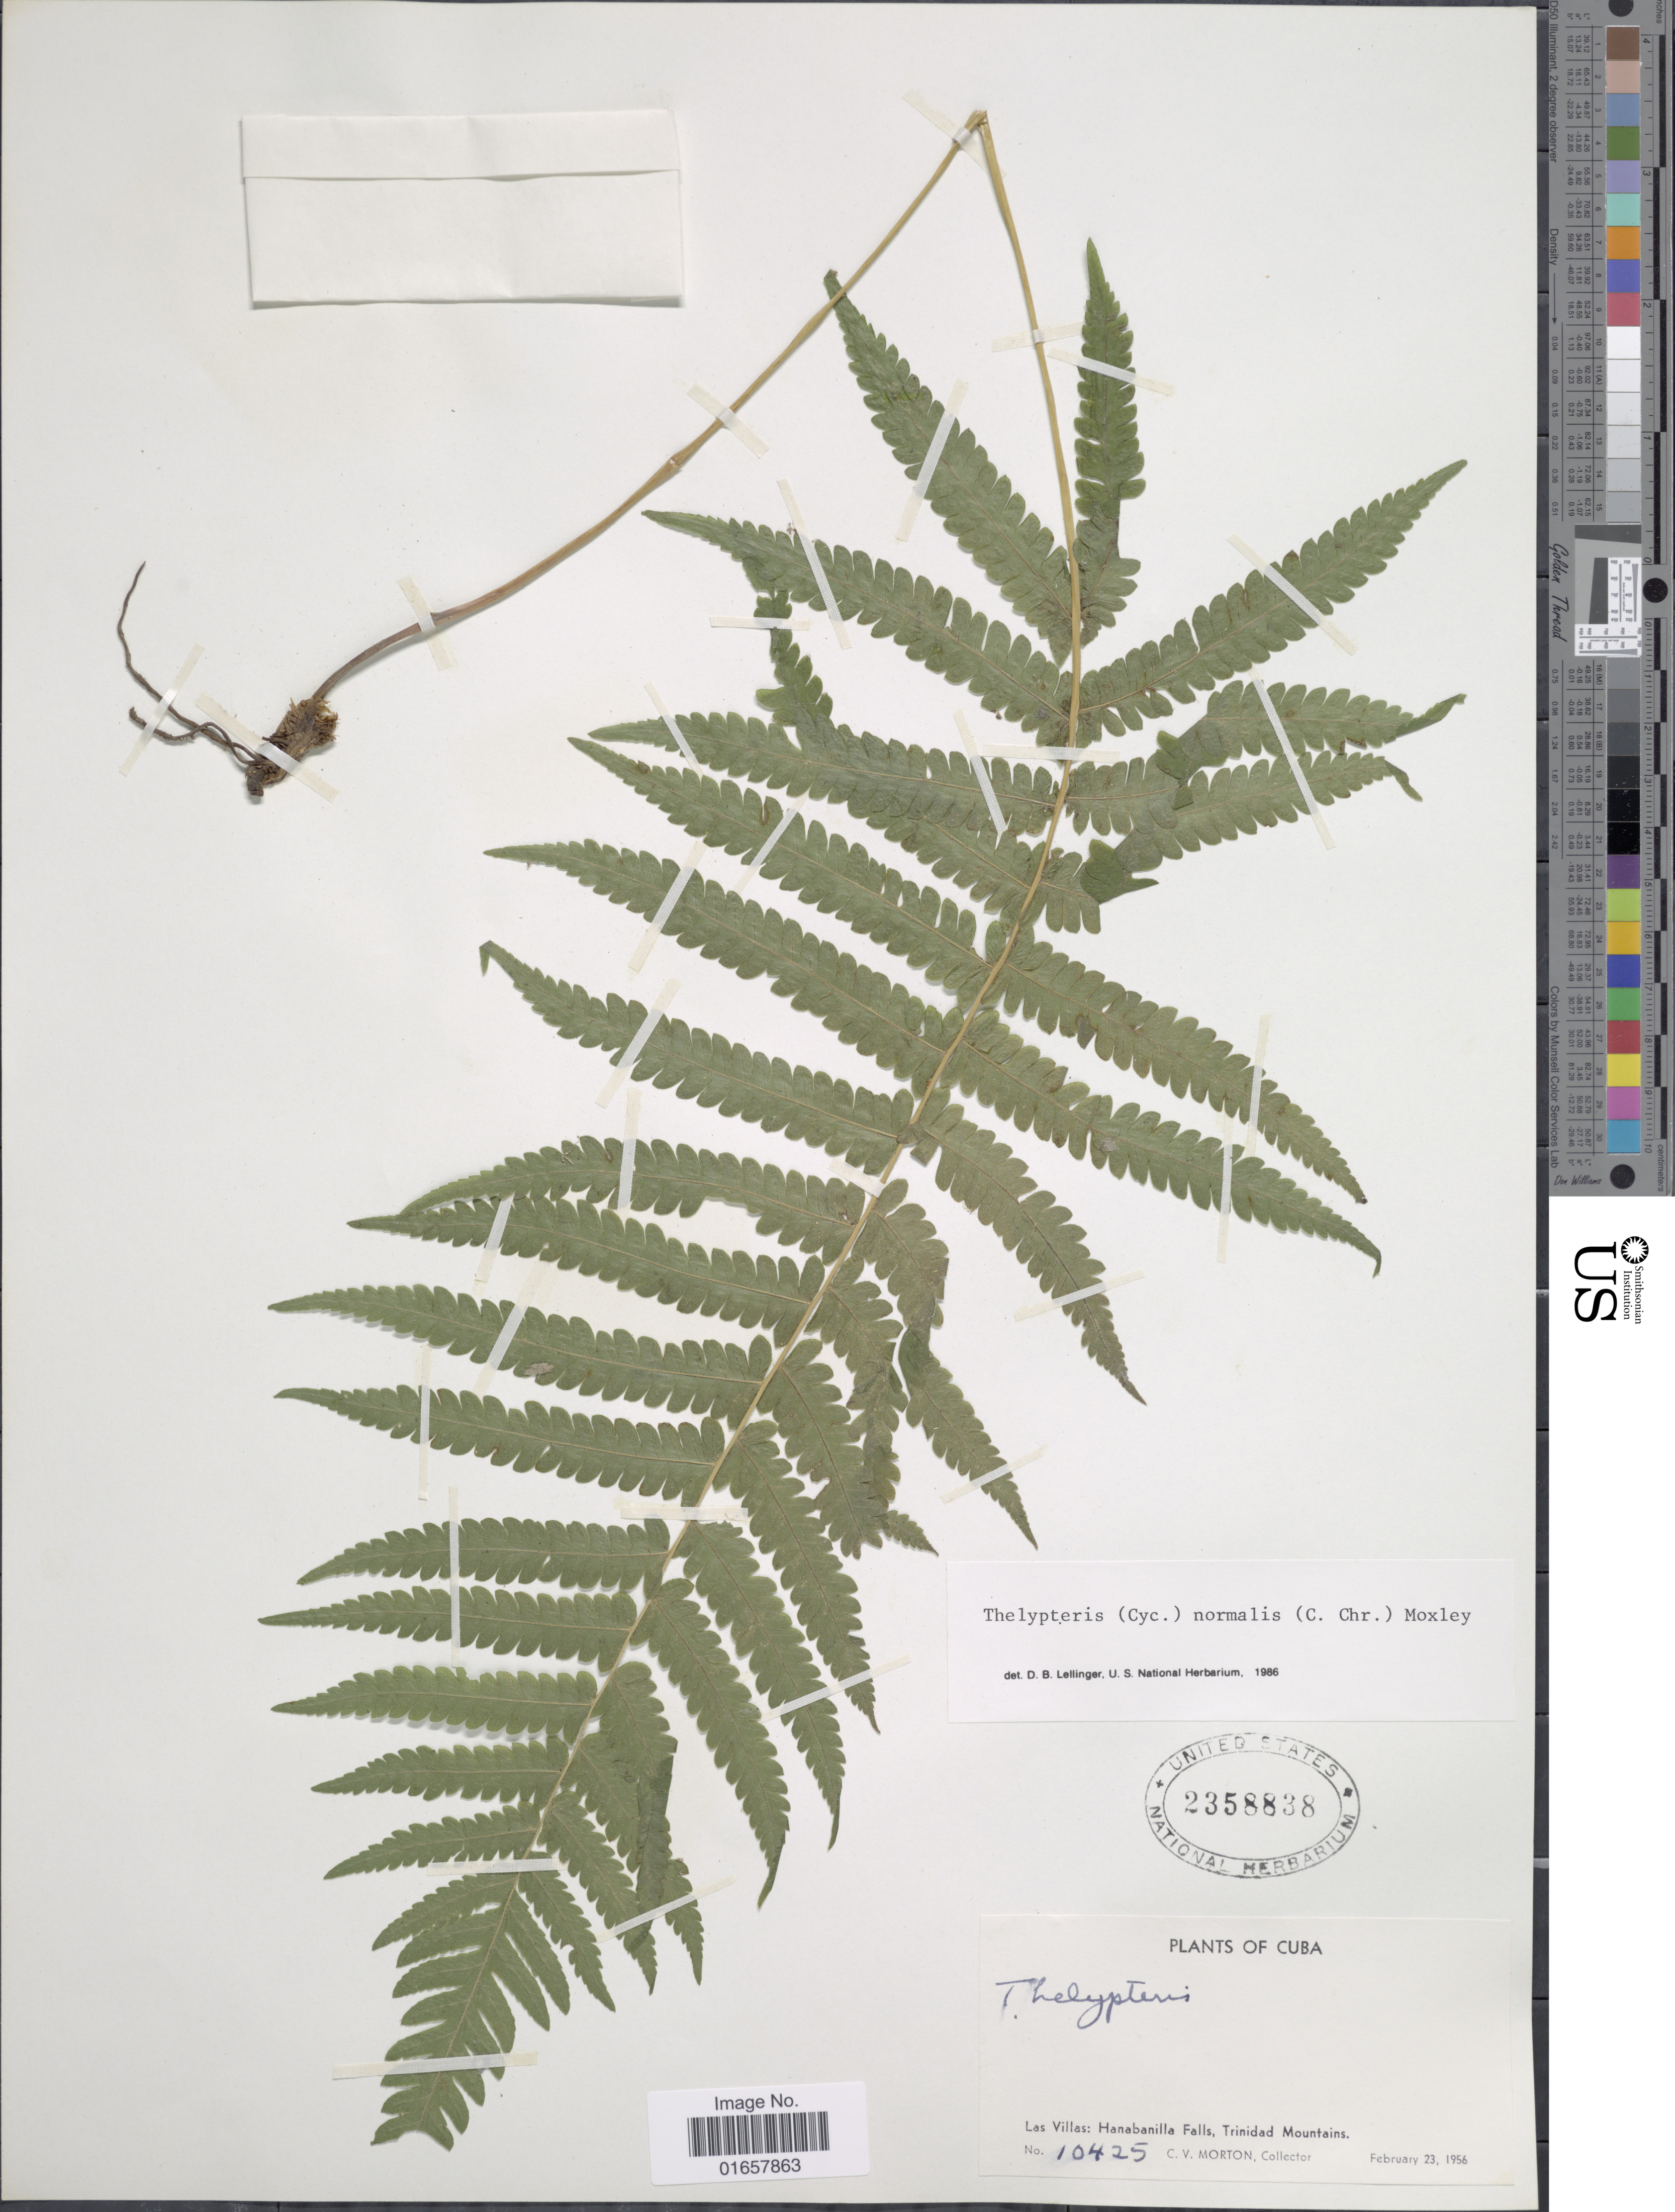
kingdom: Plantae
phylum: Tracheophyta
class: Polypodiopsida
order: Polypodiales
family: Thelypteridaceae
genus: Christella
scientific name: Christella kunthii comb. ined.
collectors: C. V. Morton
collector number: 10425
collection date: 1956-02-23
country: Cuba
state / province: Las Villas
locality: Cuba, Hanabanilla Falls, Trinidad Mountains.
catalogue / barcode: US 2358838